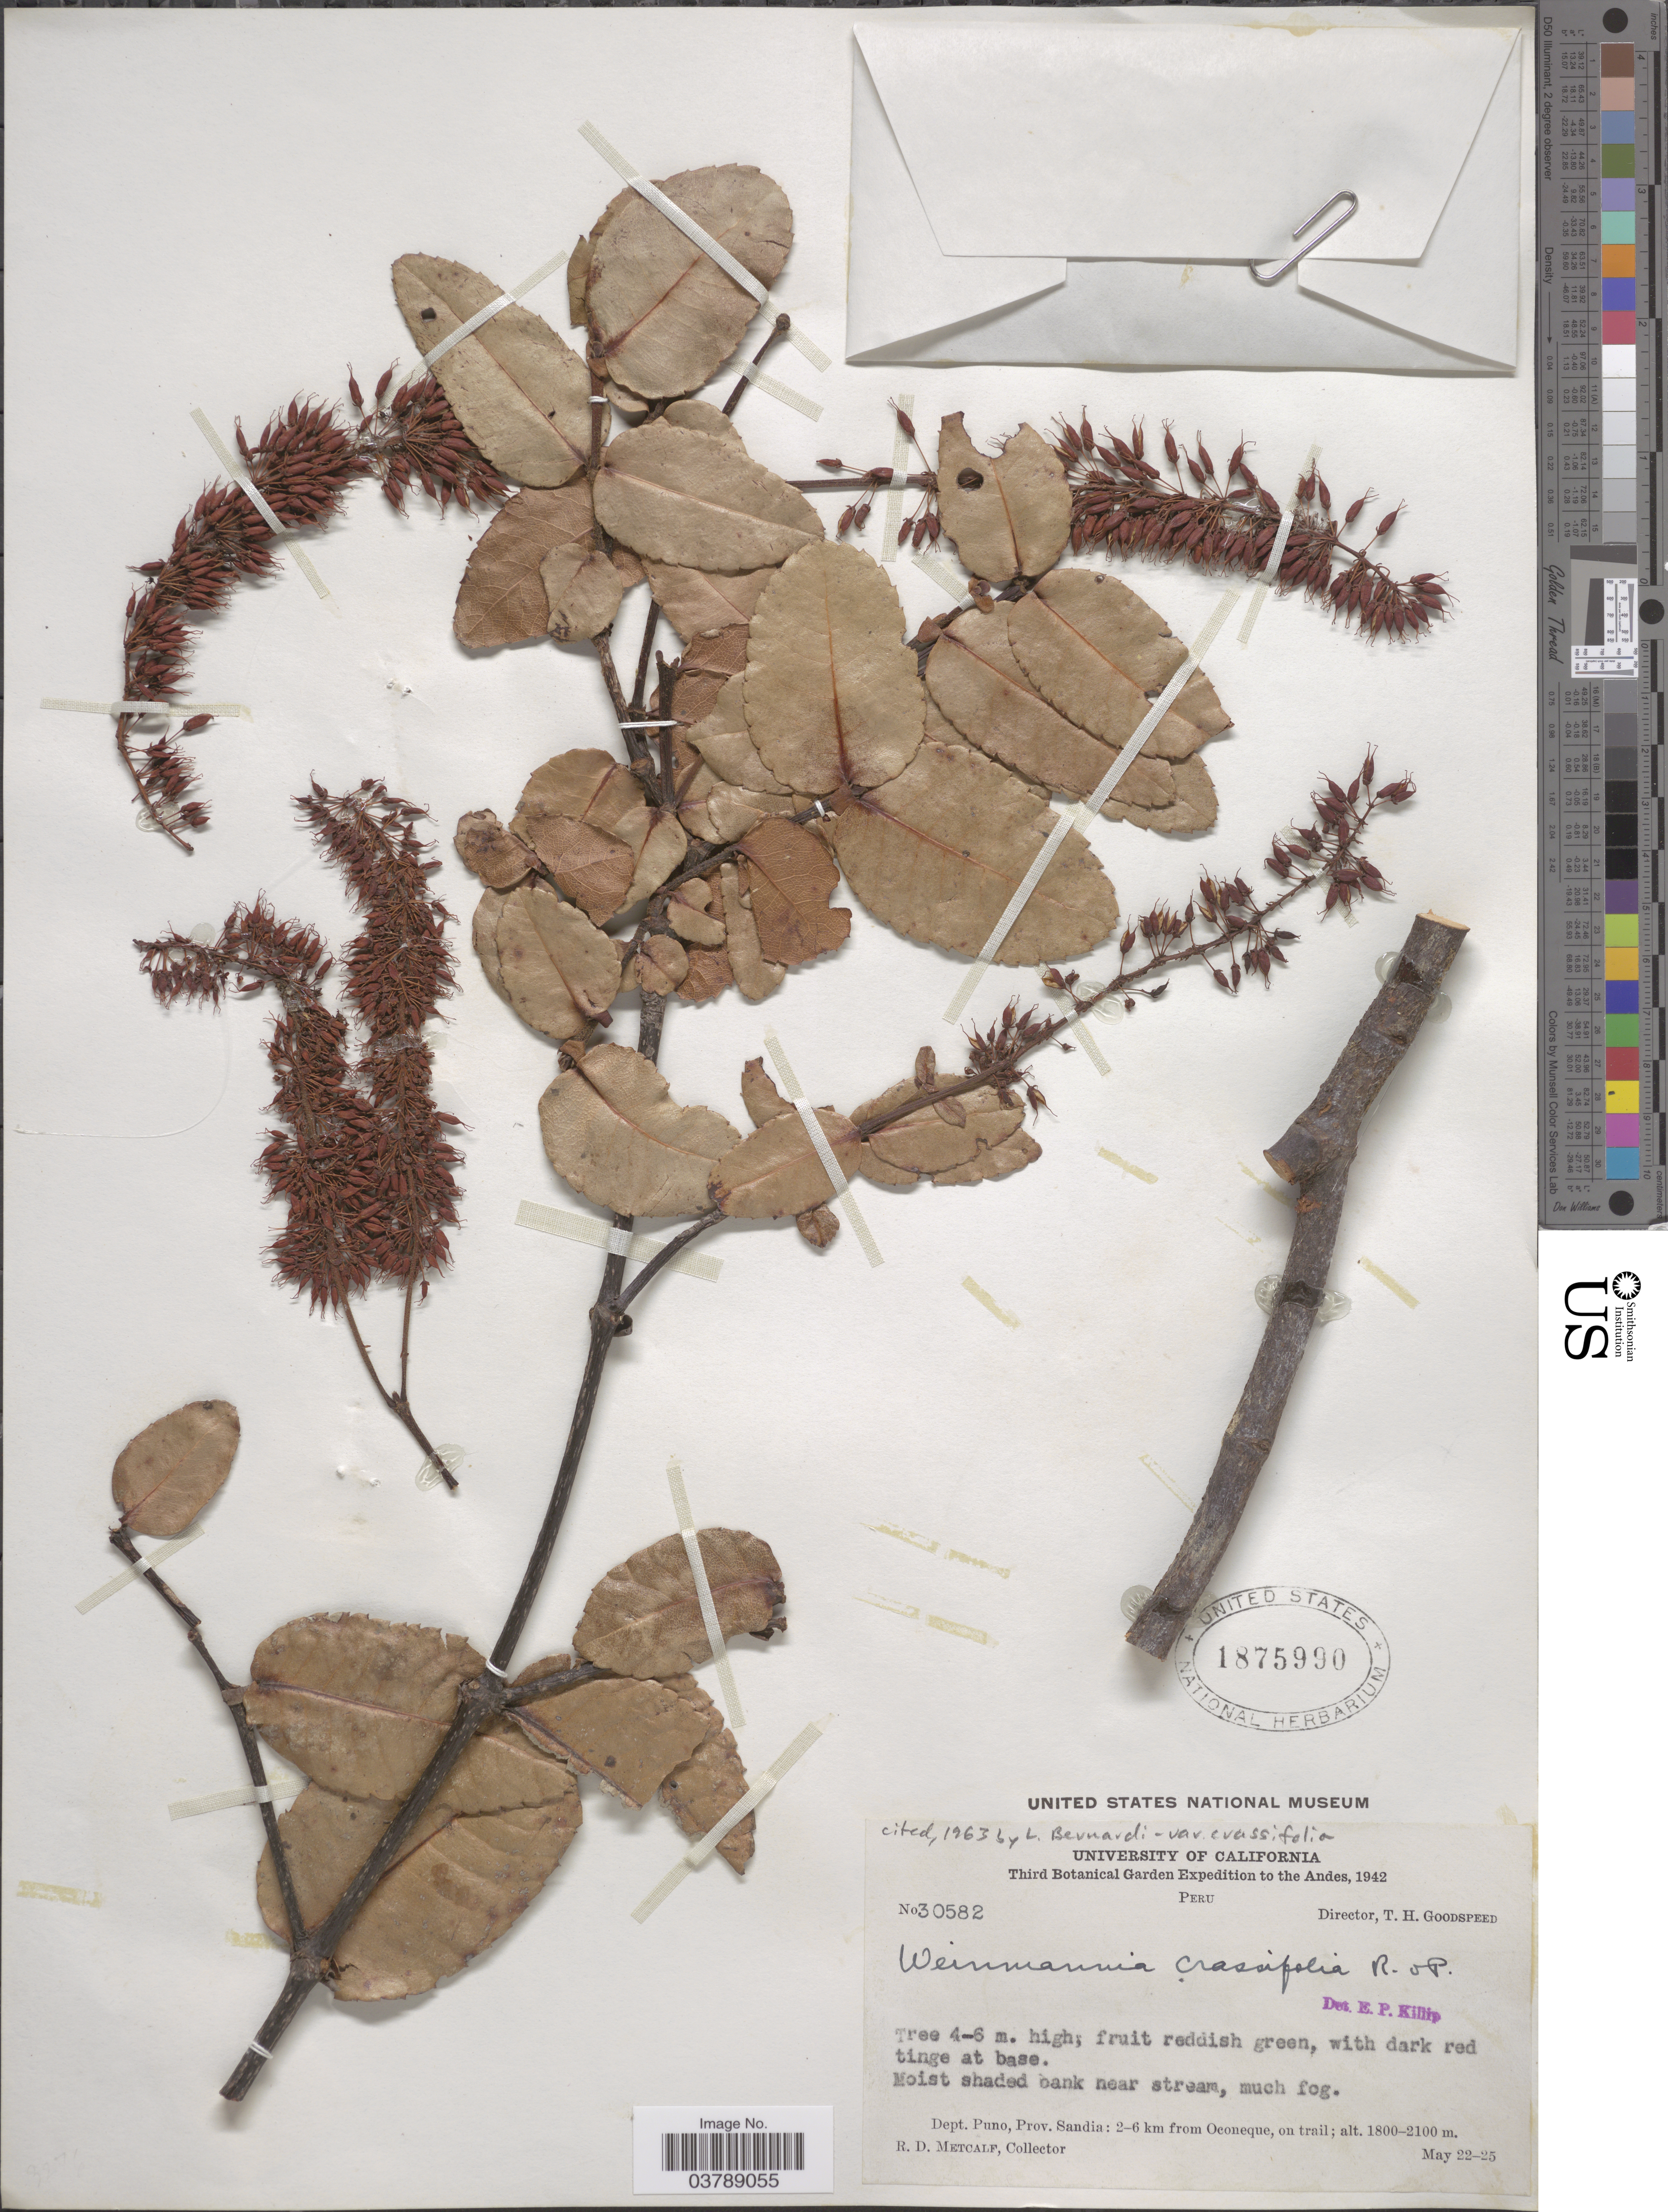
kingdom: Plantae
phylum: Tracheophyta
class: Magnoliopsida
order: Oxalidales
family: Cunoniaceae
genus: Weinmannia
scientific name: Weinmannia crassifolia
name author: Ruiz & Pav.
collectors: R. D. Metcalf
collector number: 30582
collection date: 1942-05-22/1942-05-25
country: Peru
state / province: Puno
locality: Dept. Puno, Prov. Sandia: 2-6 km from Oconeque, on trail.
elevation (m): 1800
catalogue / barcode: US 1875990